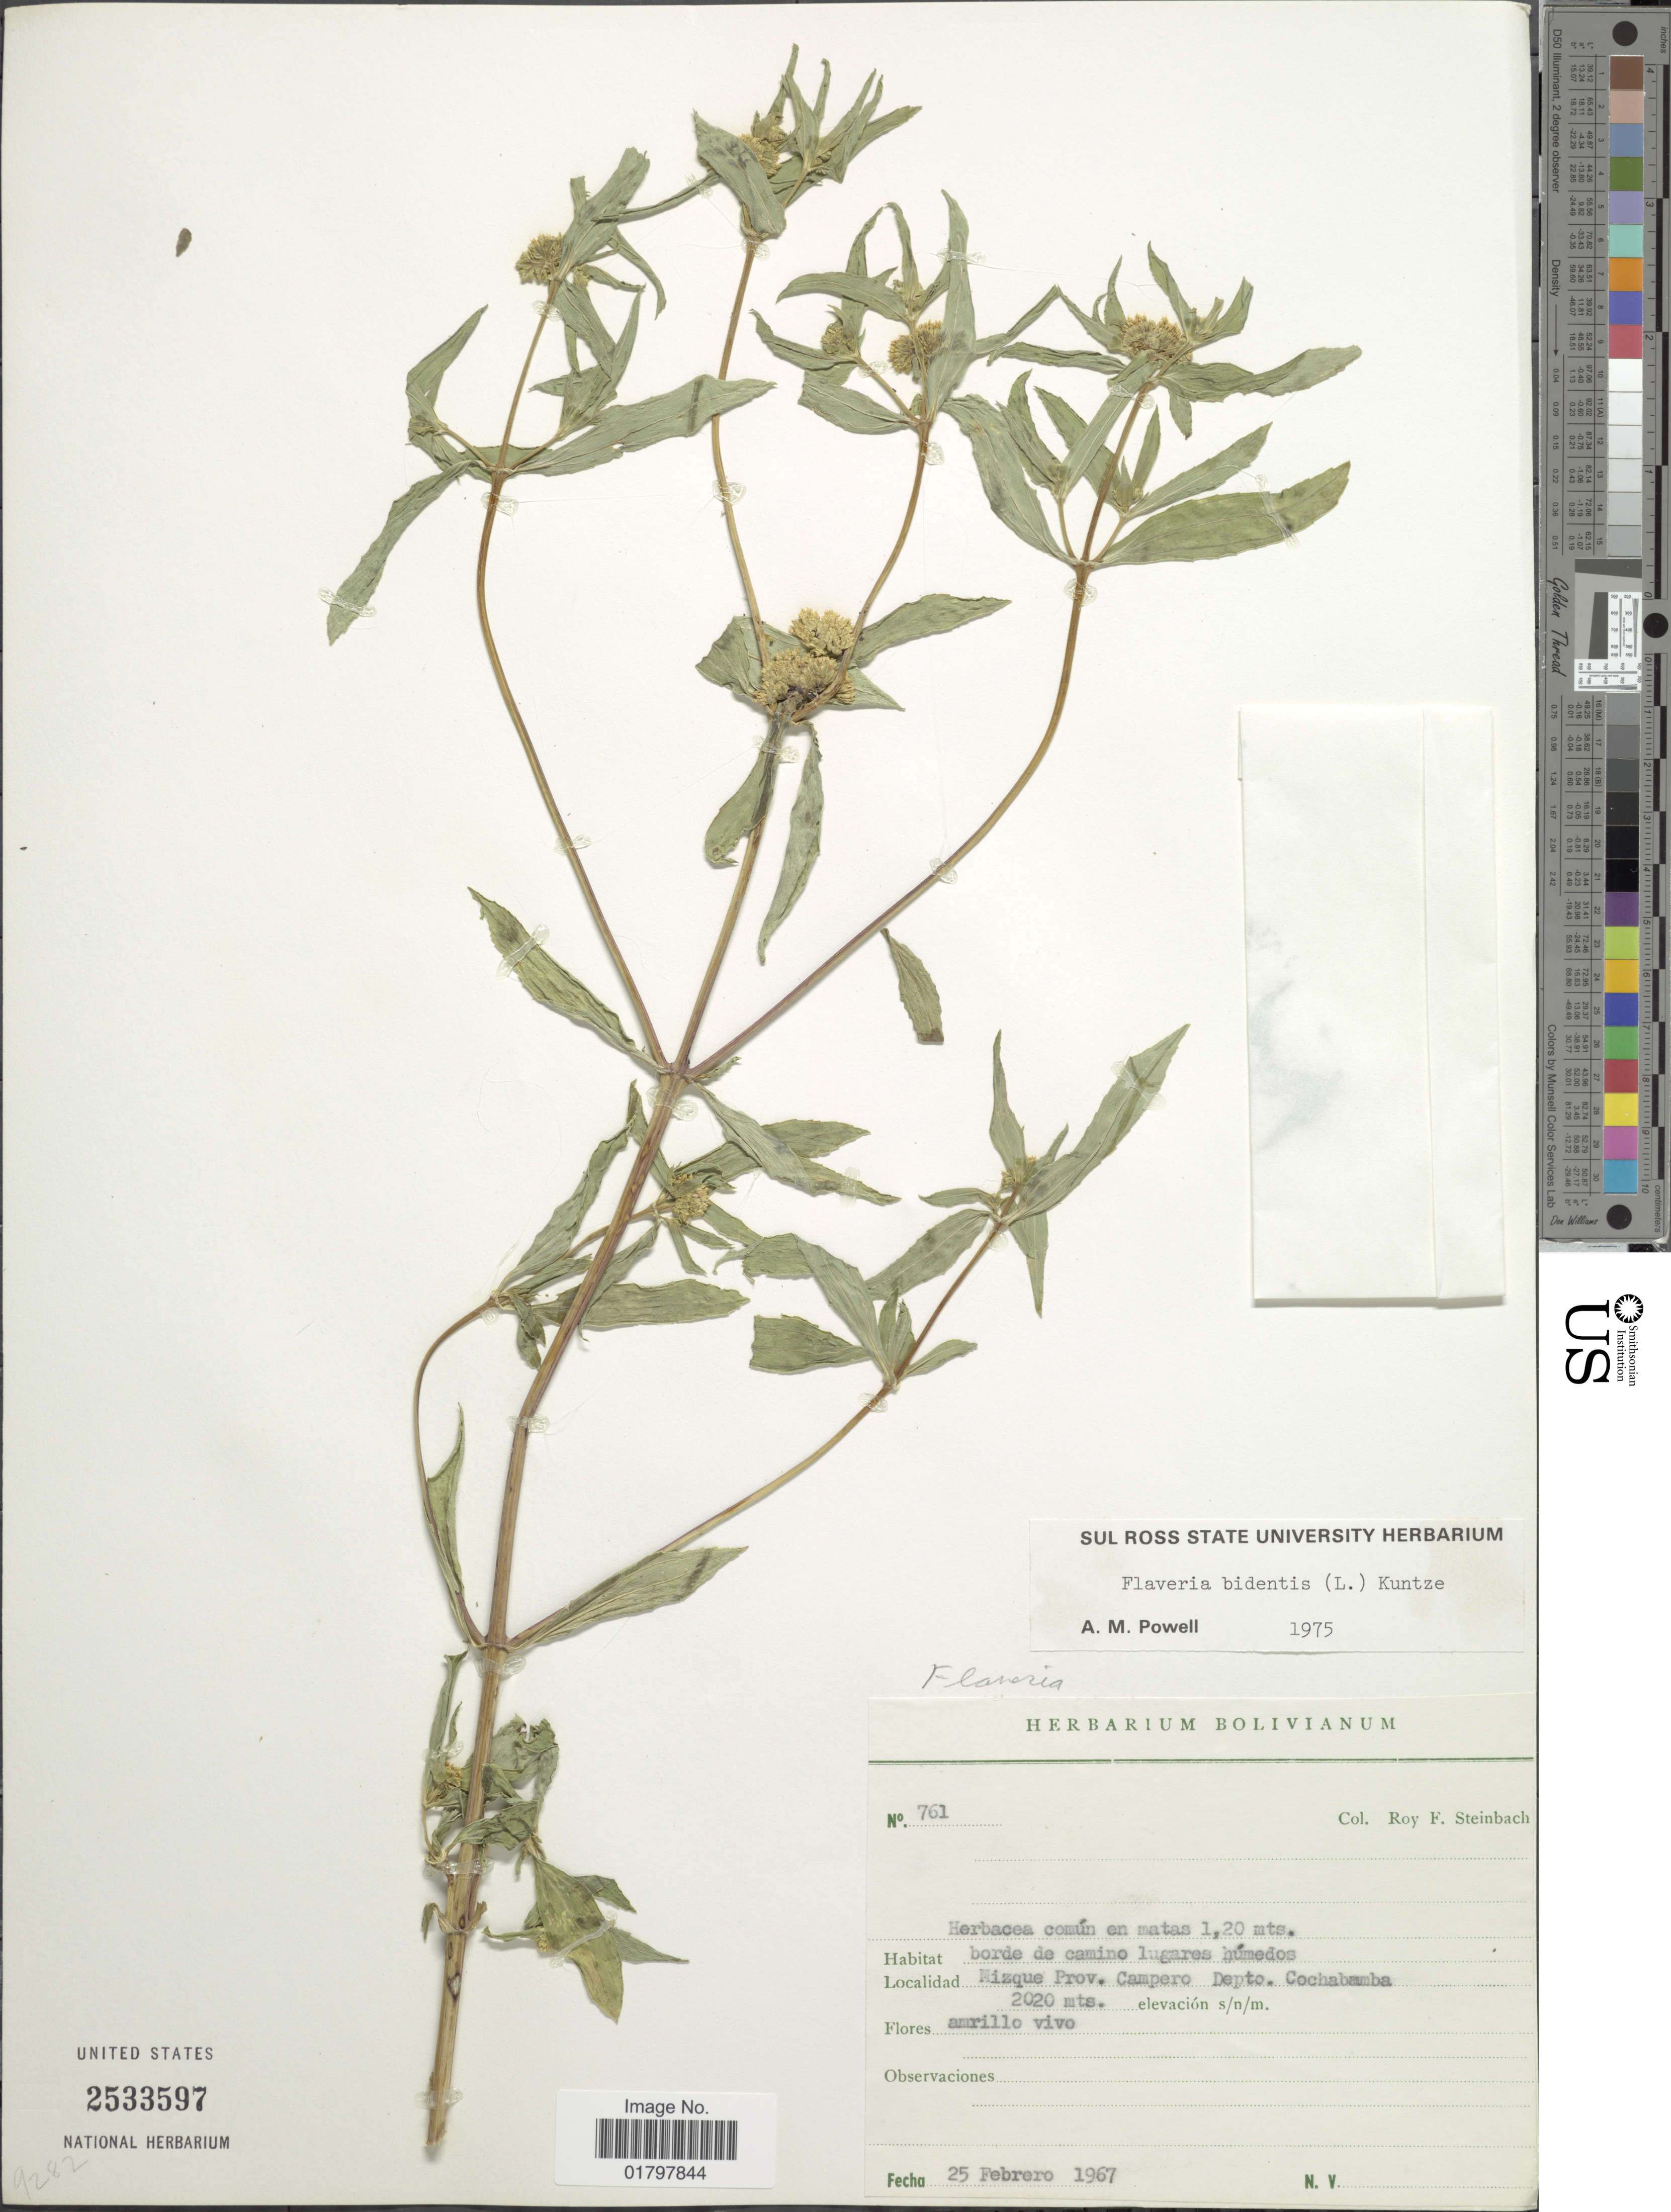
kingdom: Plantae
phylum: Tracheophyta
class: Magnoliopsida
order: Asterales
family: Asteraceae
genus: Flaveria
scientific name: Flaveria bidentis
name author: (L.) Kuntze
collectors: R. F. Steinbach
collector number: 761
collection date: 1967-02-25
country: Bolivia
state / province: Cochabamba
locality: Mizque Prov. Campero. Depto. Cochabamba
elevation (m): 2020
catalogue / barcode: US 2533597